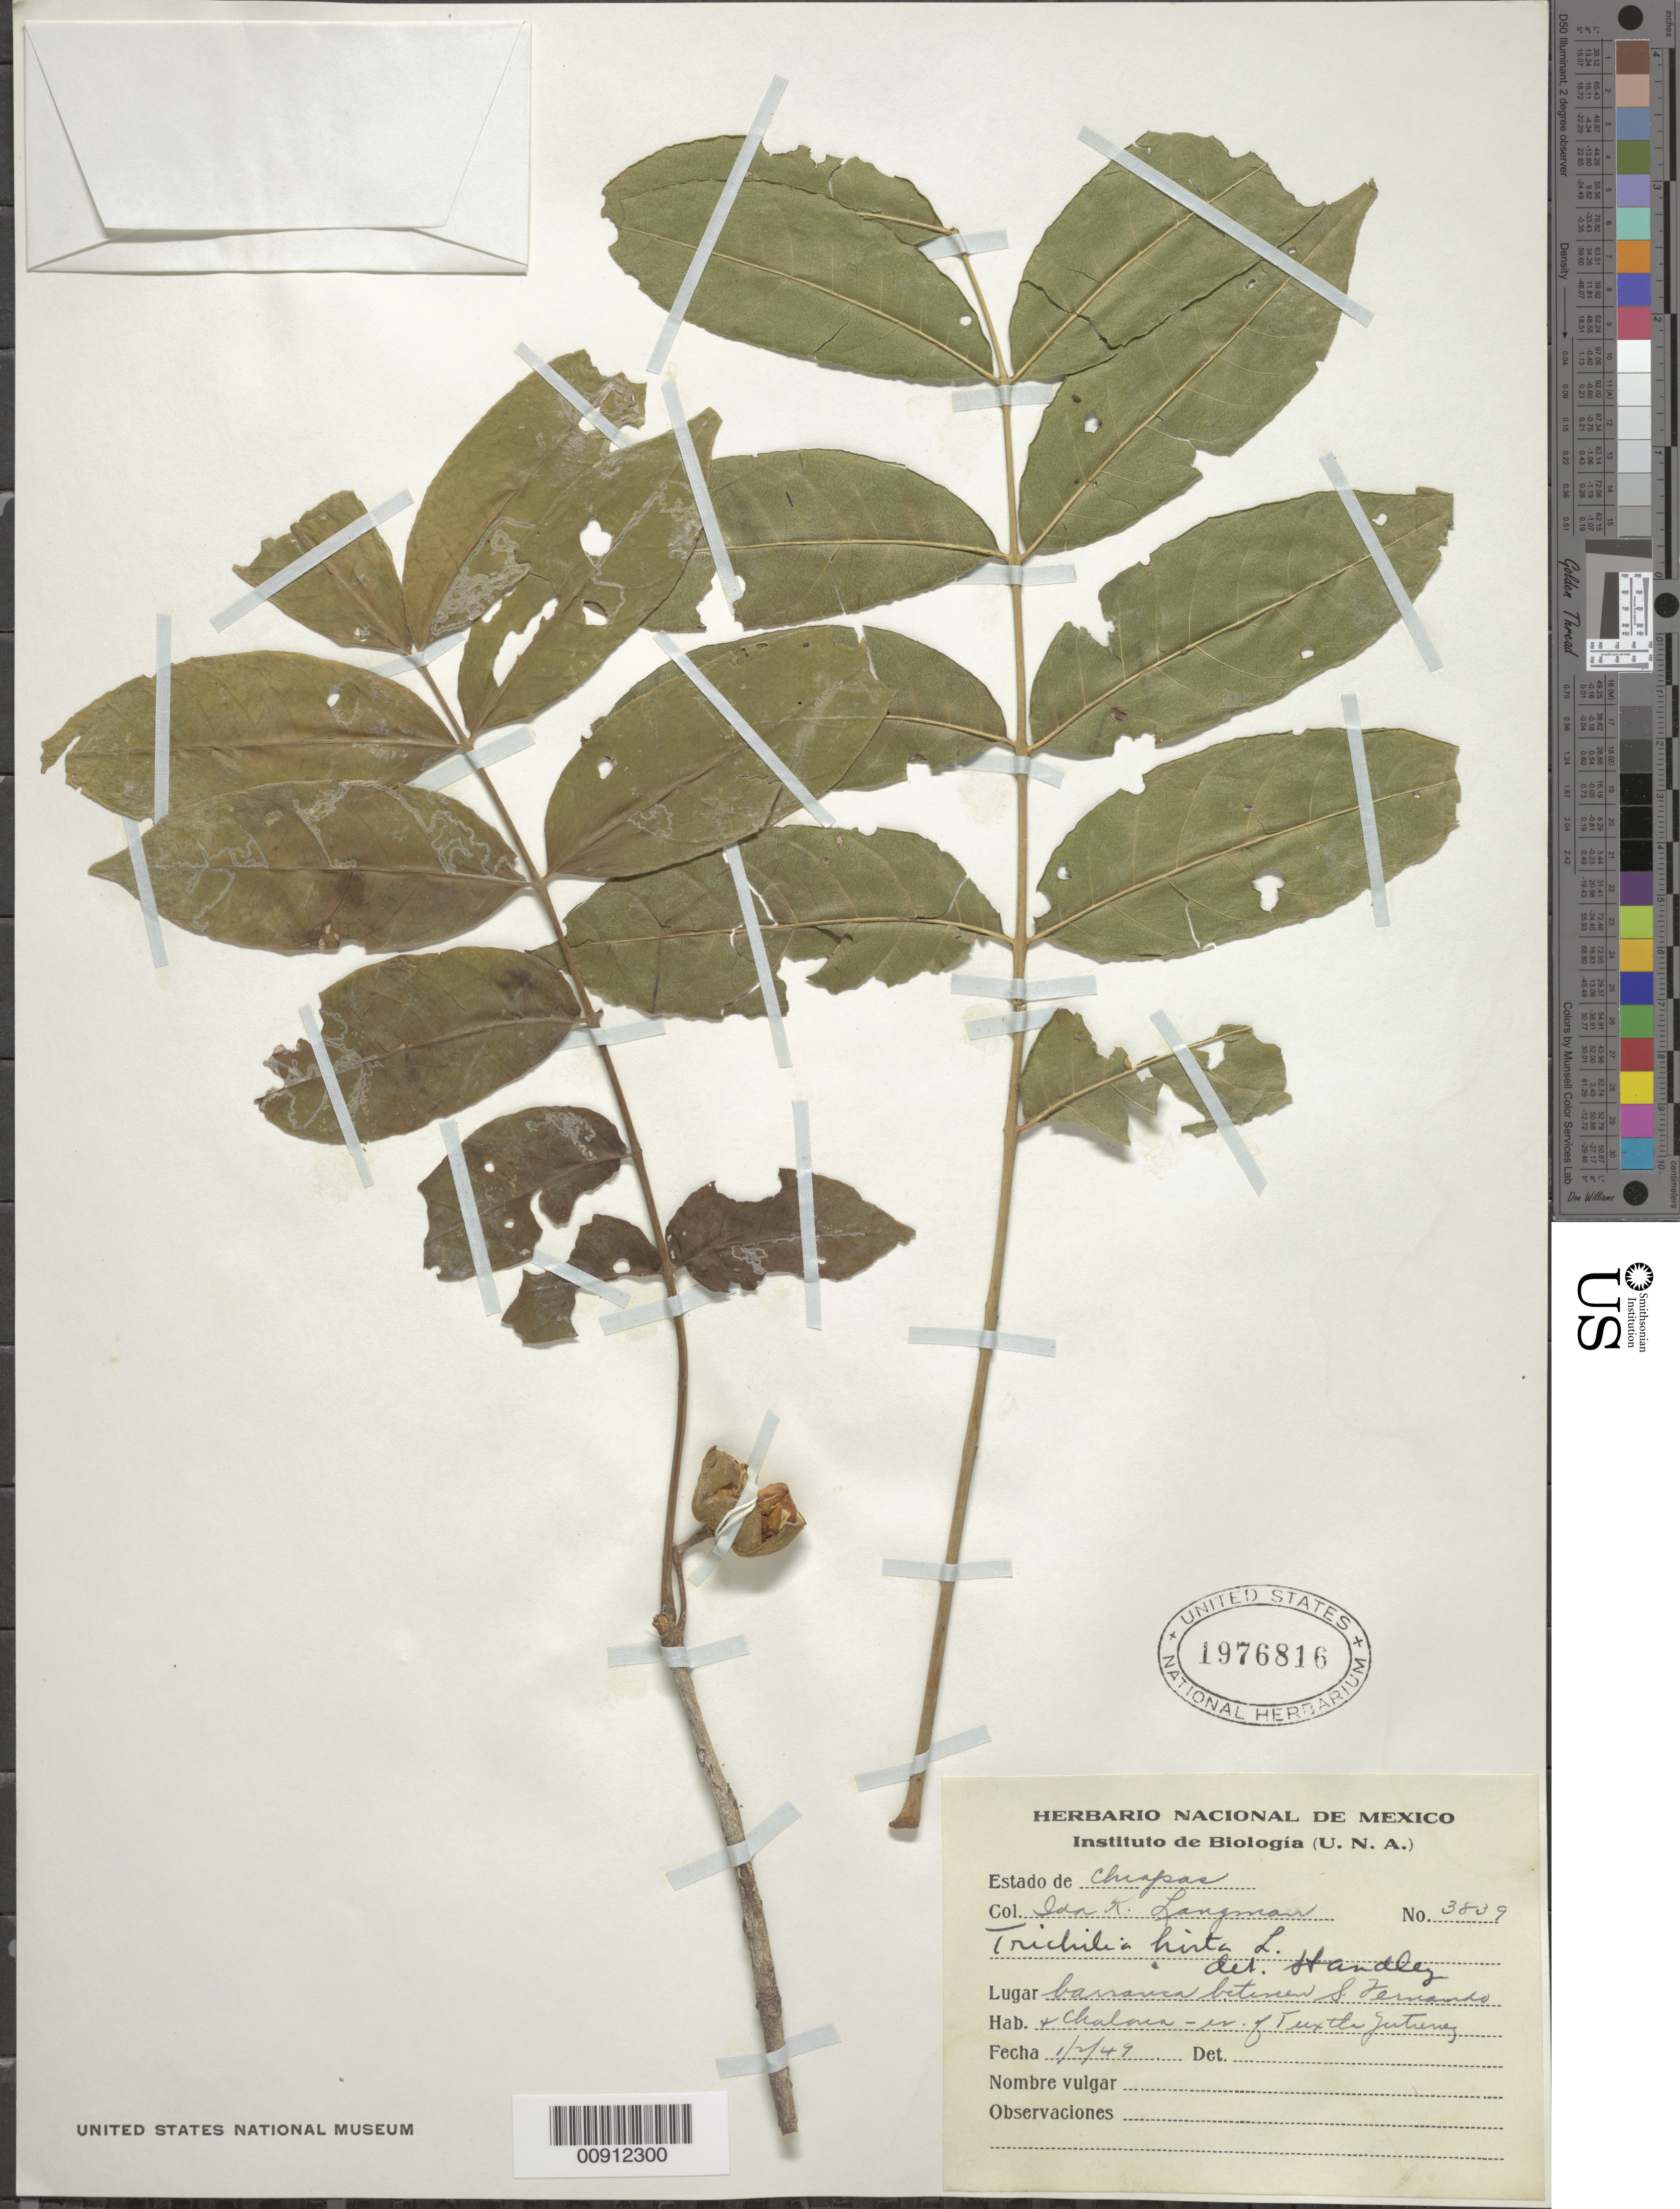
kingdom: Plantae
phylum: Tracheophyta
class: Magnoliopsida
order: Sapindales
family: Meliaceae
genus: Trichilia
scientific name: Trichilia hirta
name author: L.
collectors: I. K. Langman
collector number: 3839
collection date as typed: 01 Feb 1949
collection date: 1949-02-01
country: Mexico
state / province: Chiapas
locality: Barranca between S. Fernando and Chalma - w. of Tuxtla Gutiérrez.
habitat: Barranca.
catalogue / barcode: US 1976816